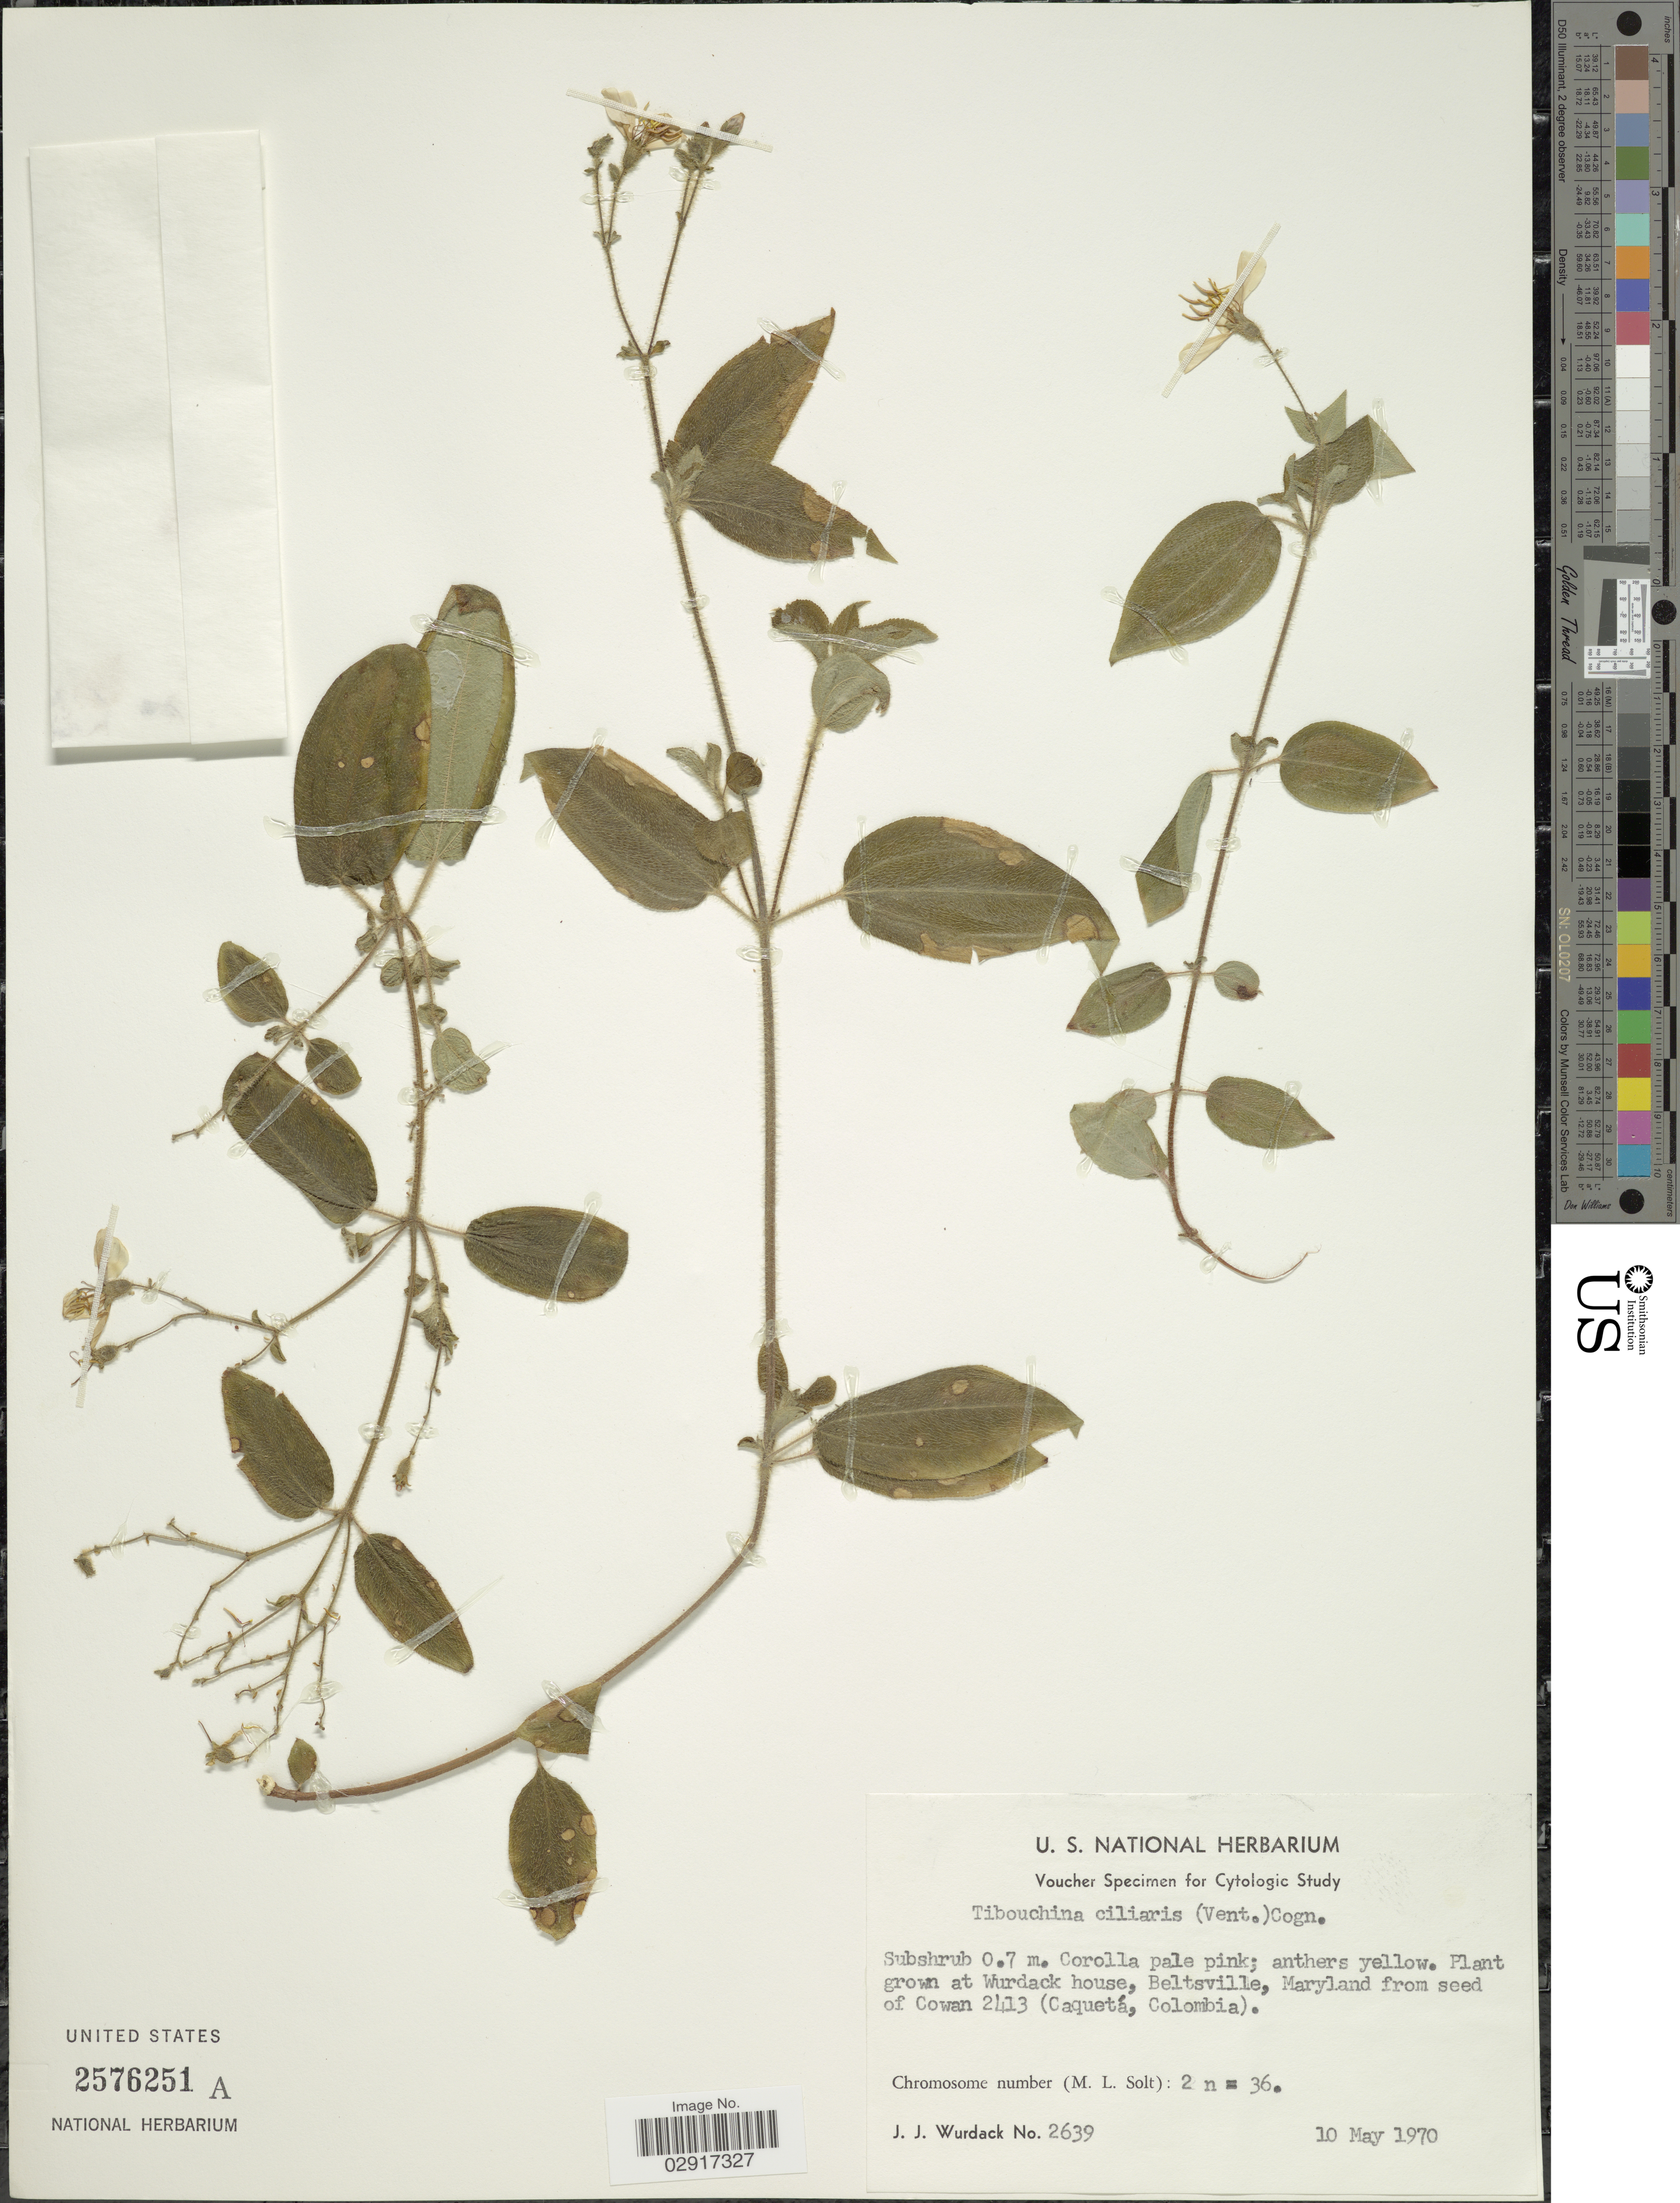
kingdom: Plantae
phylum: Tracheophyta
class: Magnoliopsida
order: Myrtales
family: Melastomataceae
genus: Chaetogastra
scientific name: Chaetogastra ciliaris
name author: (Vent.) DC.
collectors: J. J. Wurdack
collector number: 2639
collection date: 1970-05-10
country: United States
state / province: Maryland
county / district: Prince George's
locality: Plant grown at Wurdack house, Beltsville, Maryland.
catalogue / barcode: US 2576251A